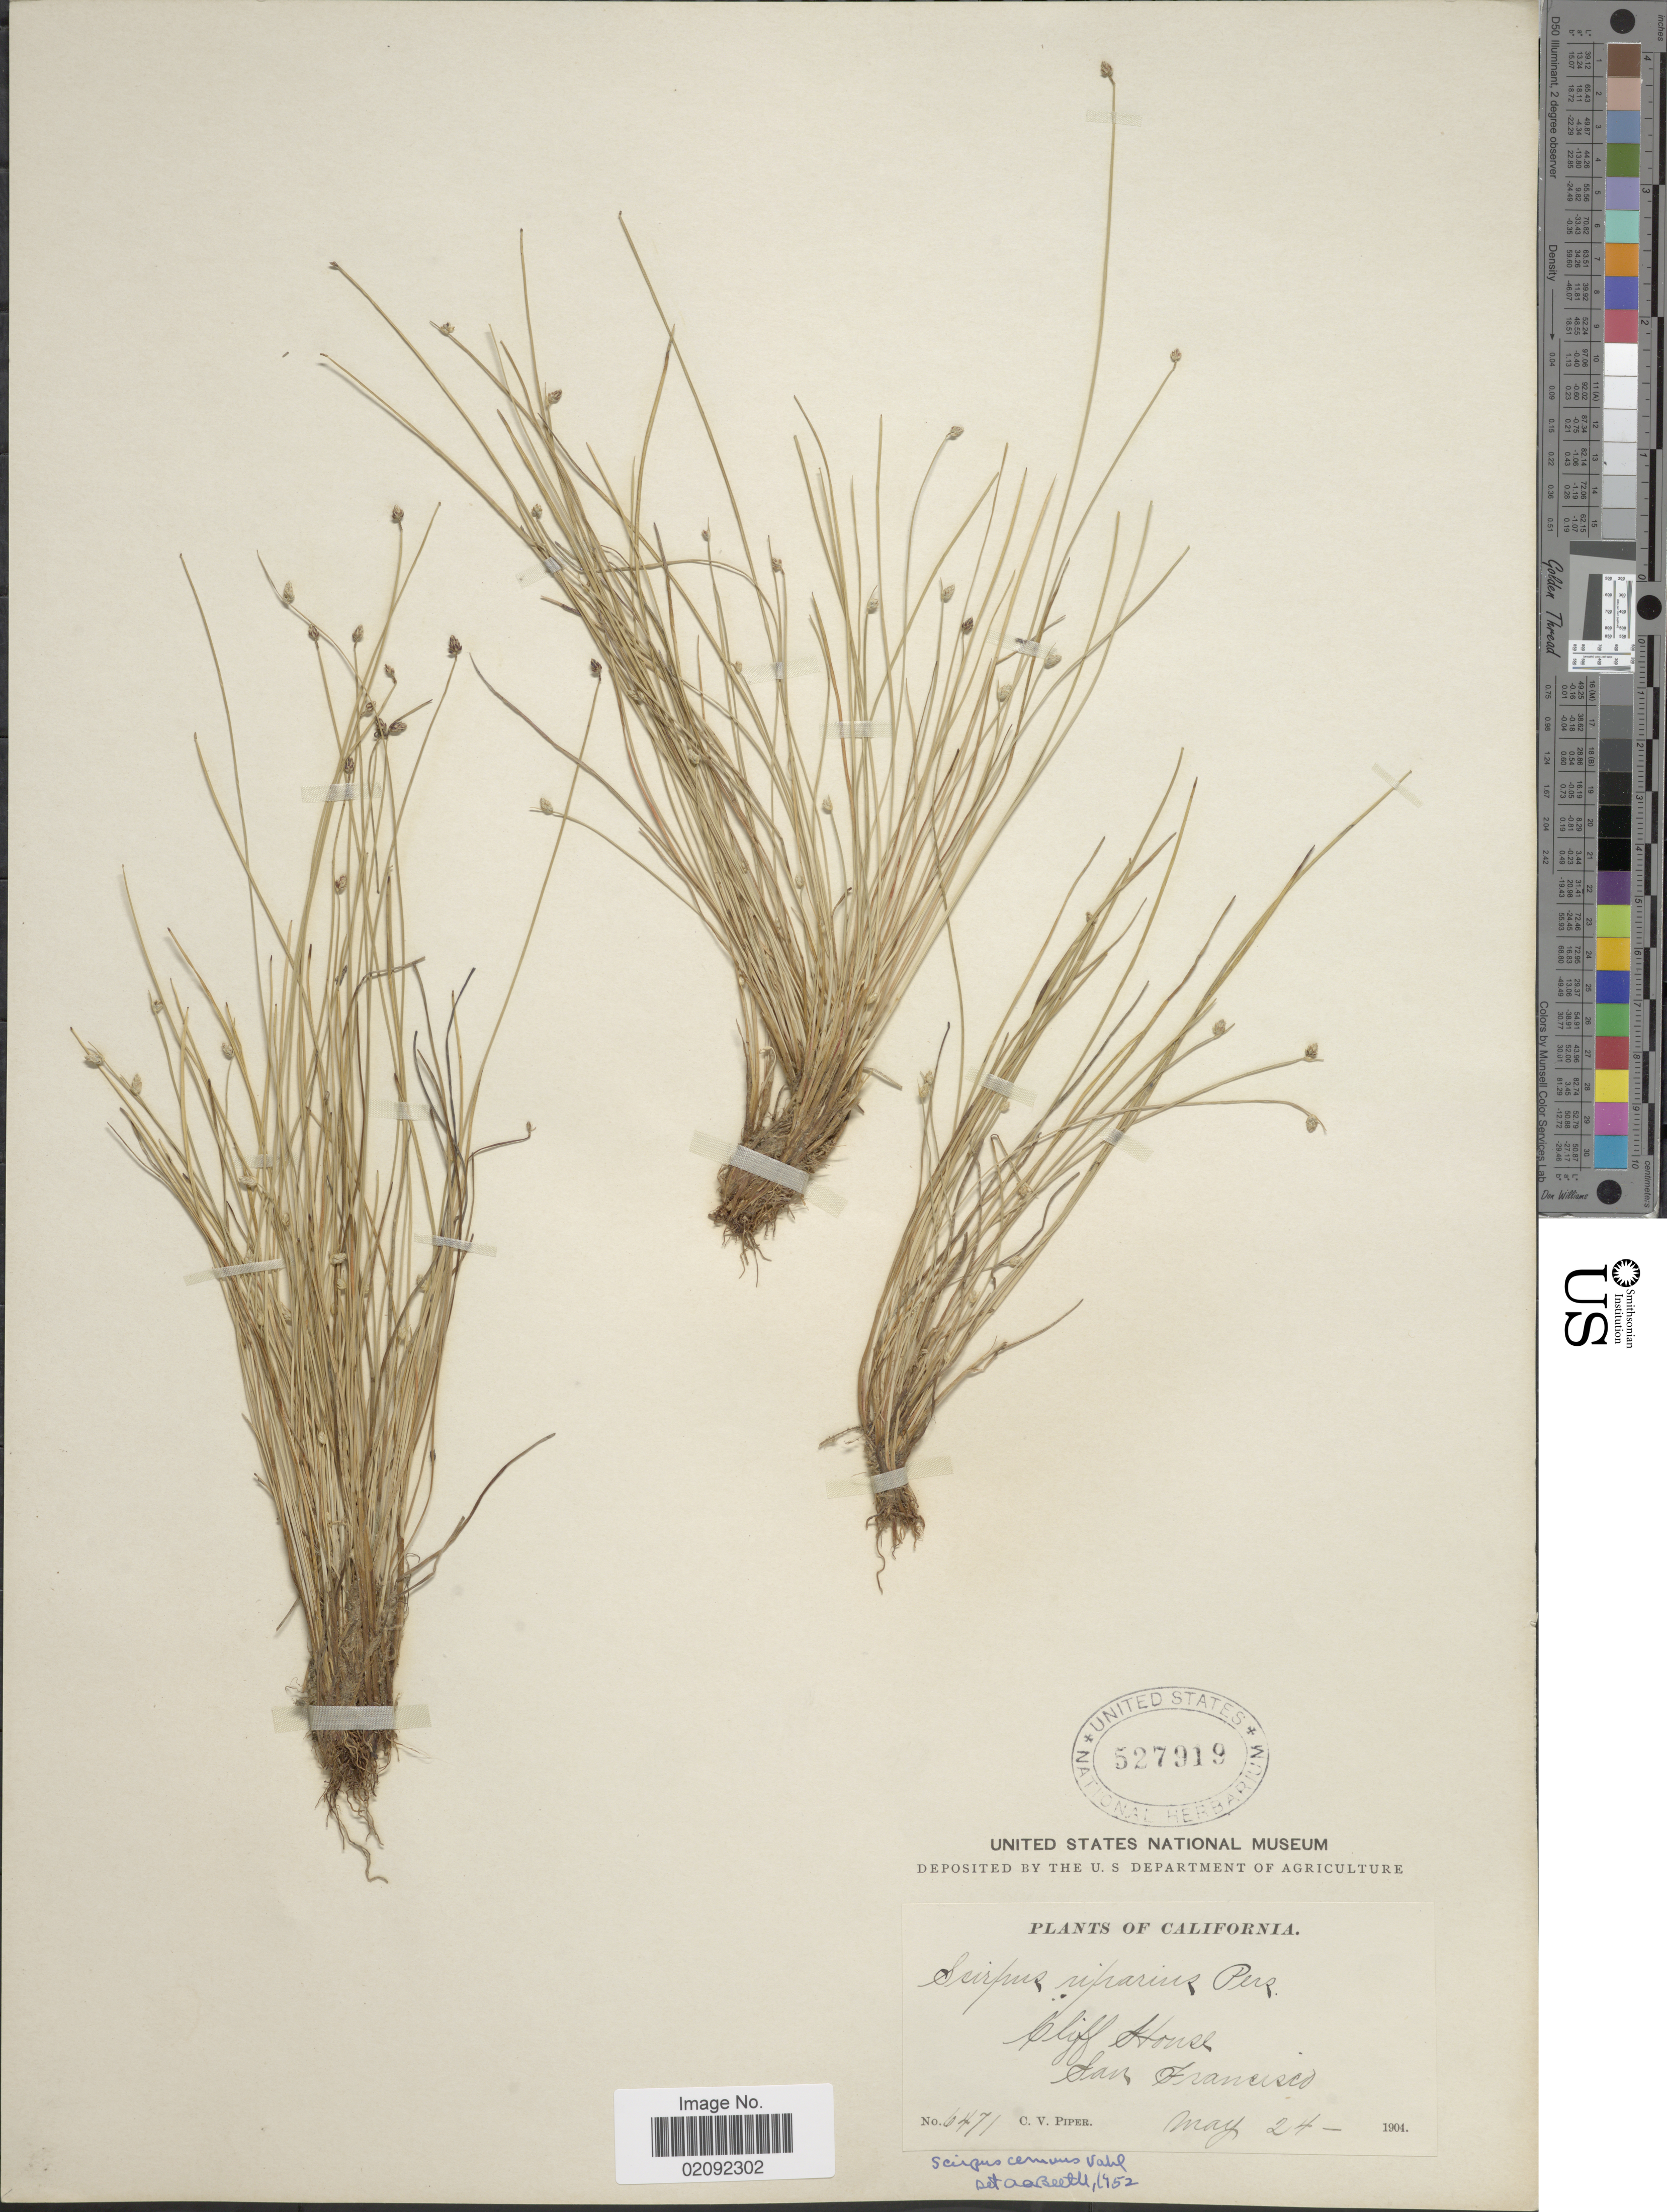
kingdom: Plantae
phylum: Tracheophyta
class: Liliopsida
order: Poales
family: Cyperaceae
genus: Isolepis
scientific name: Isolepis cernua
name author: (Vahl) Roem. & Schult.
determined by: Strong, Mark T., (BOT), Smithsonian Institution - National Museum of Natural History (UNITED STATES)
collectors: C. V. Piper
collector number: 6471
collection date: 1904-05-24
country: United States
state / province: California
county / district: San Francisco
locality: Cliff House, San Francisco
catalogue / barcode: US 527919